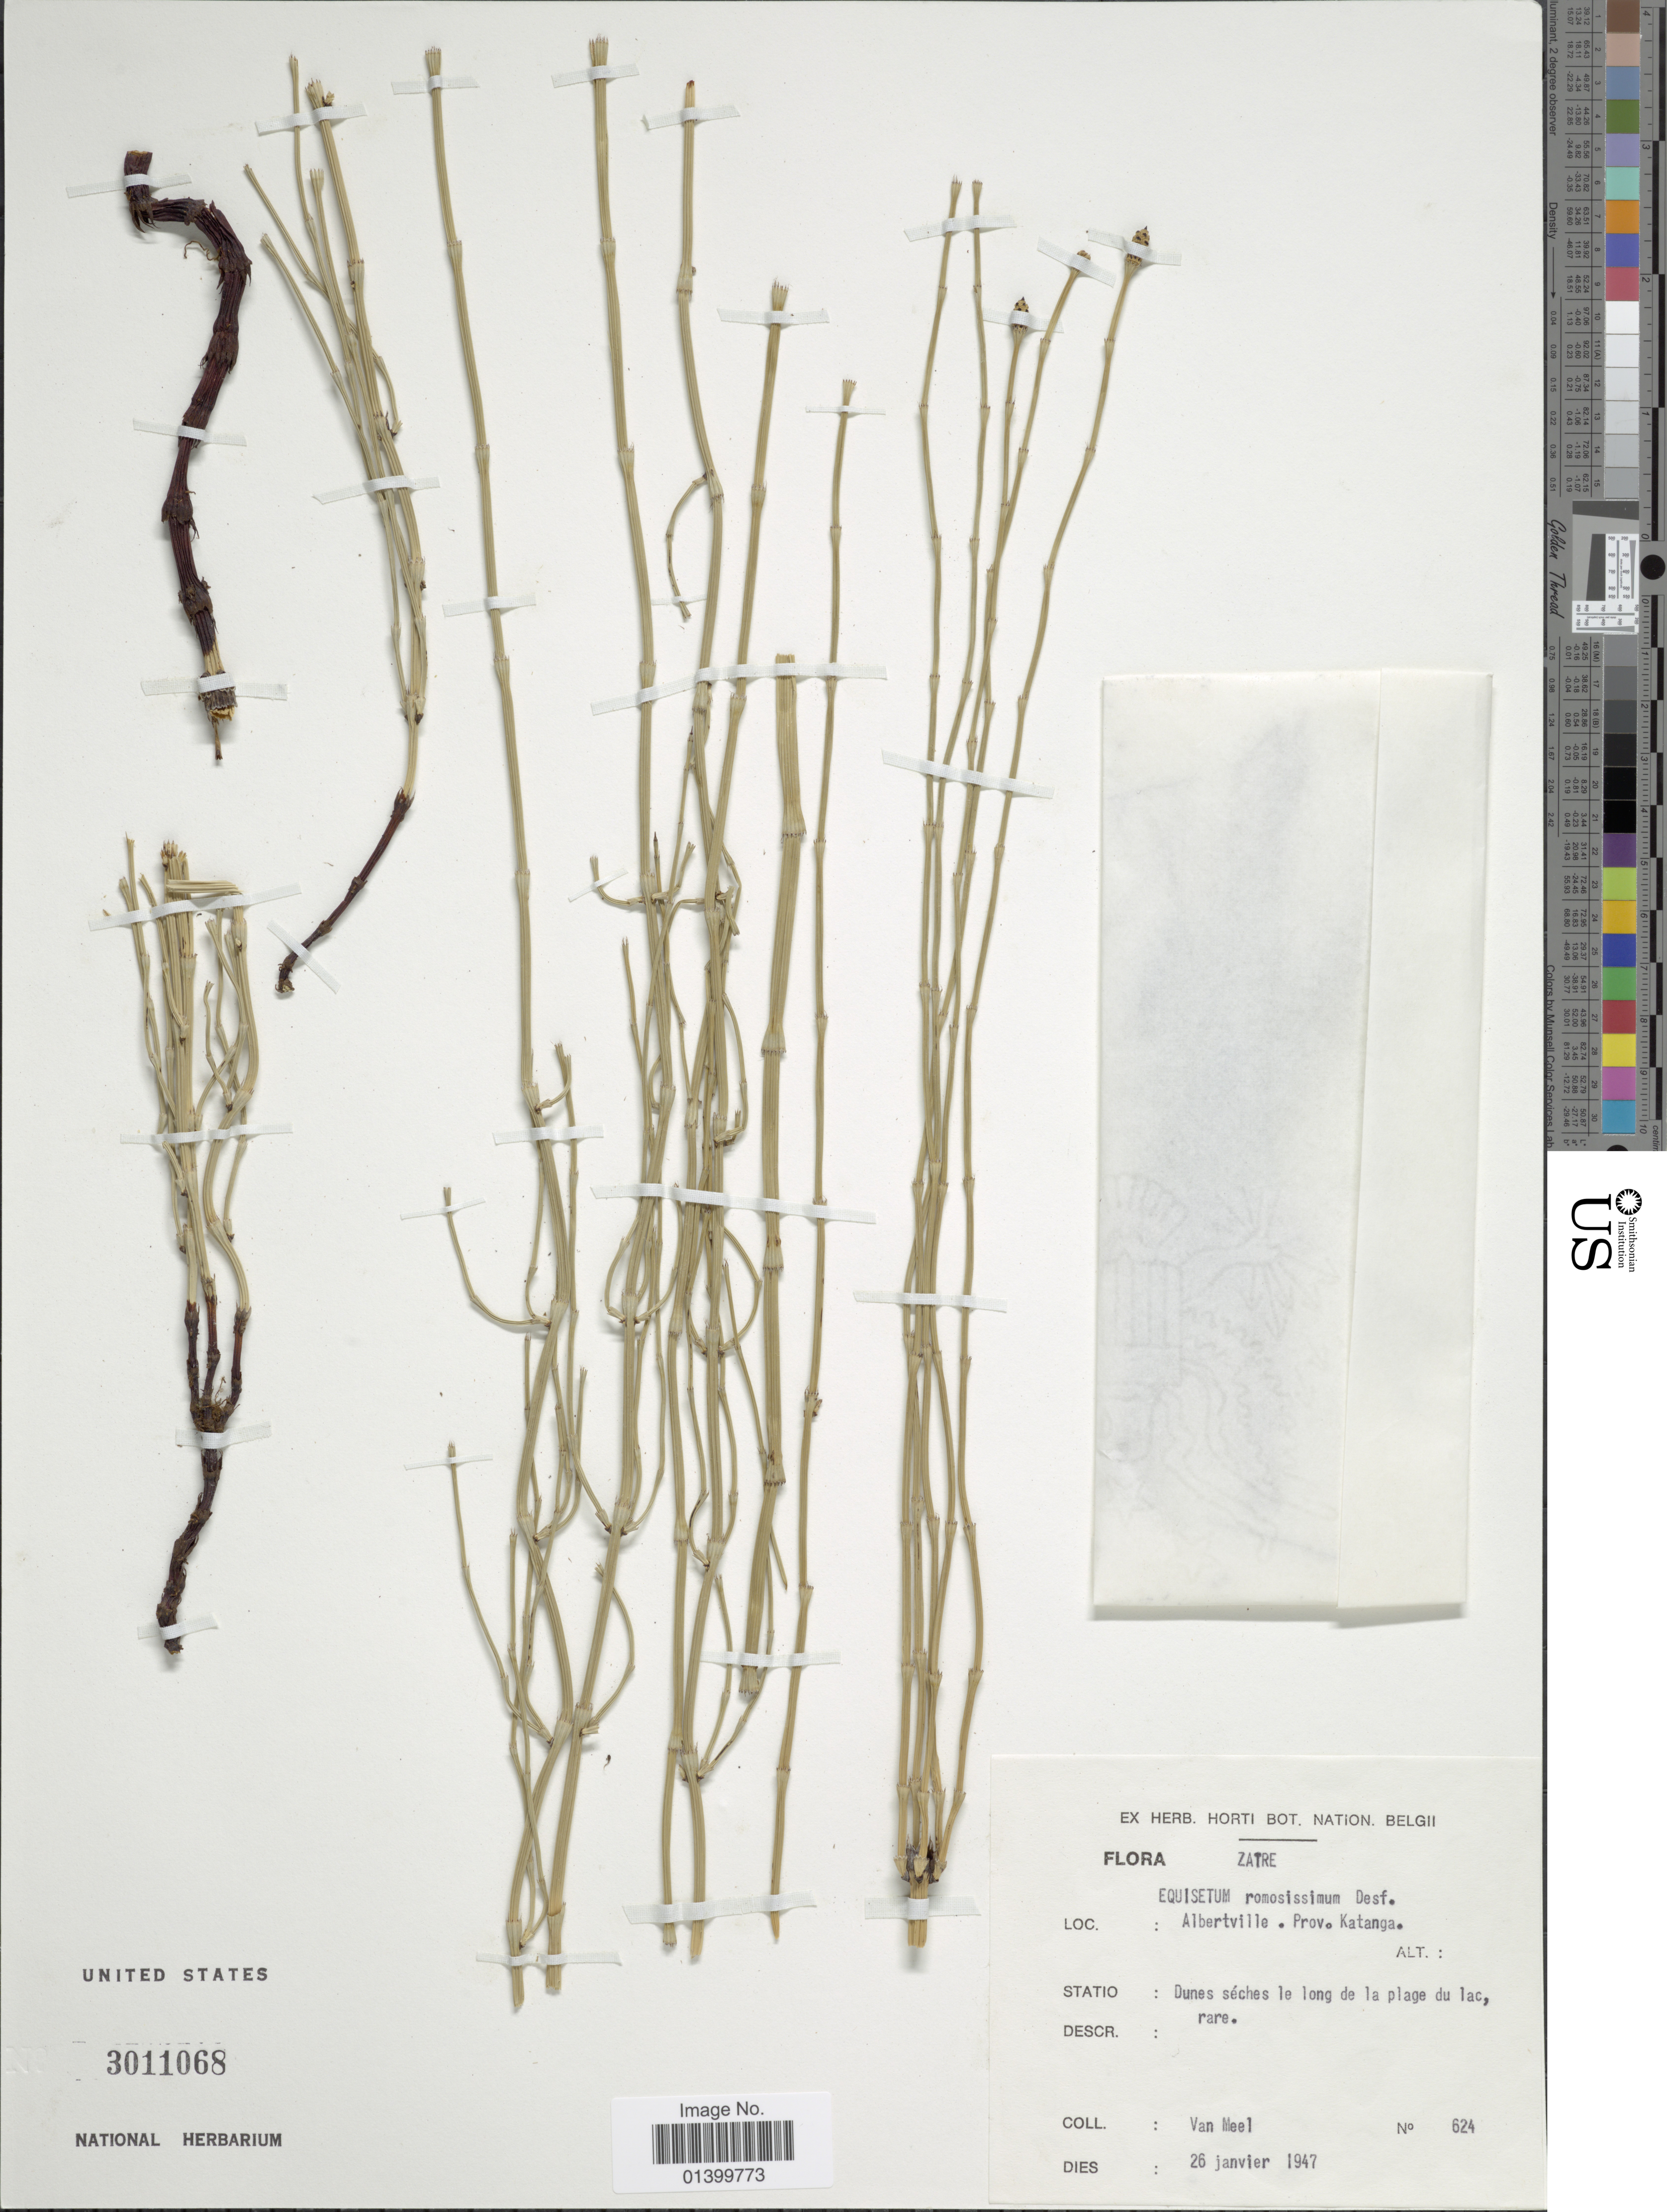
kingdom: Plantae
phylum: Tracheophyta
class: Polypodiopsida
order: Equisetales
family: Equisetaceae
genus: Equisetum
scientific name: Equisetum ramosissimum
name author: Desf.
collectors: Van Meel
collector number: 624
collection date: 1947-01-26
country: Congo, Democratic Republic of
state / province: Tanganyika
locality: Flora Zaïre. Albertville. Prov. Katanga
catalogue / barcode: US 3011068